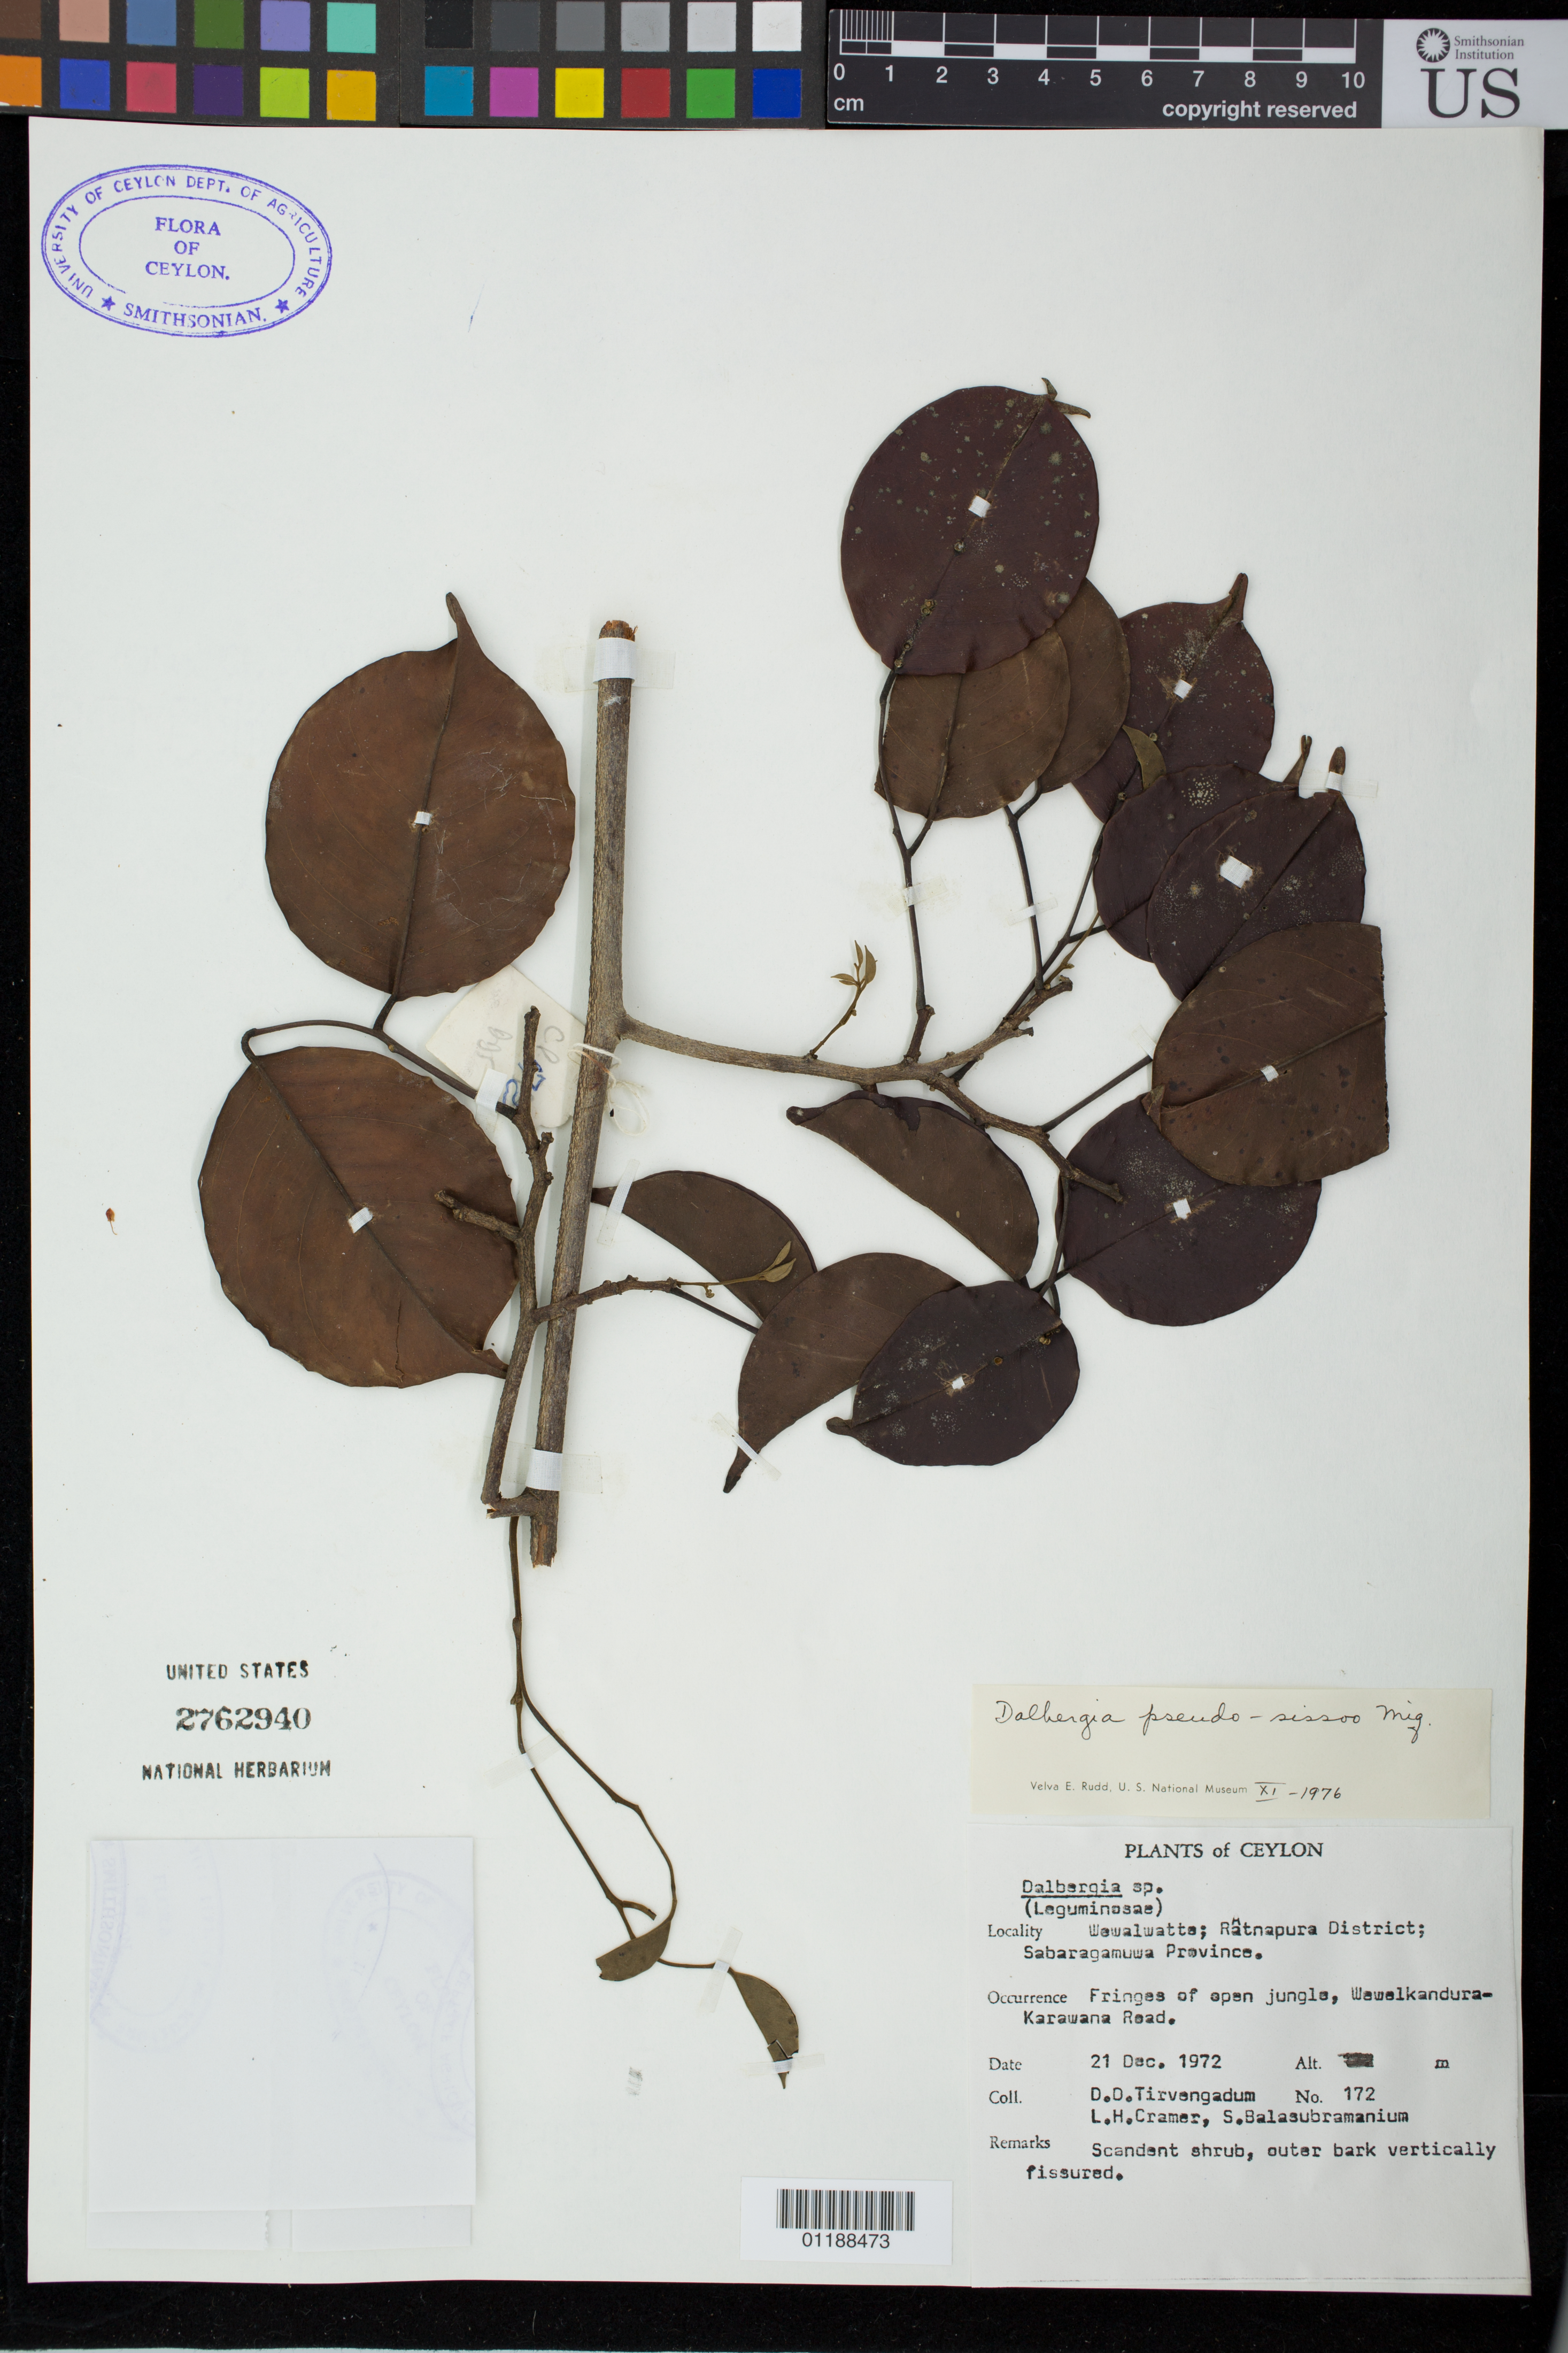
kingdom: Plantae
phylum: Tracheophyta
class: Magnoliopsida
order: Fabales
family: Fabaceae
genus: Dalbergia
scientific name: Dalbergia pseudo-sissoo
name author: Miq.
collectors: D. Tirvengadum, L. H. Cramer & S. Balasubramanium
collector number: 172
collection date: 1972-12-21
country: Sri Lanka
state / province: Sabaragamuwa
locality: Wewalwatta; Ratnapura District; Fringes of open jungle, Wawalkandura-Karawana Road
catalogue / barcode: US 2762940